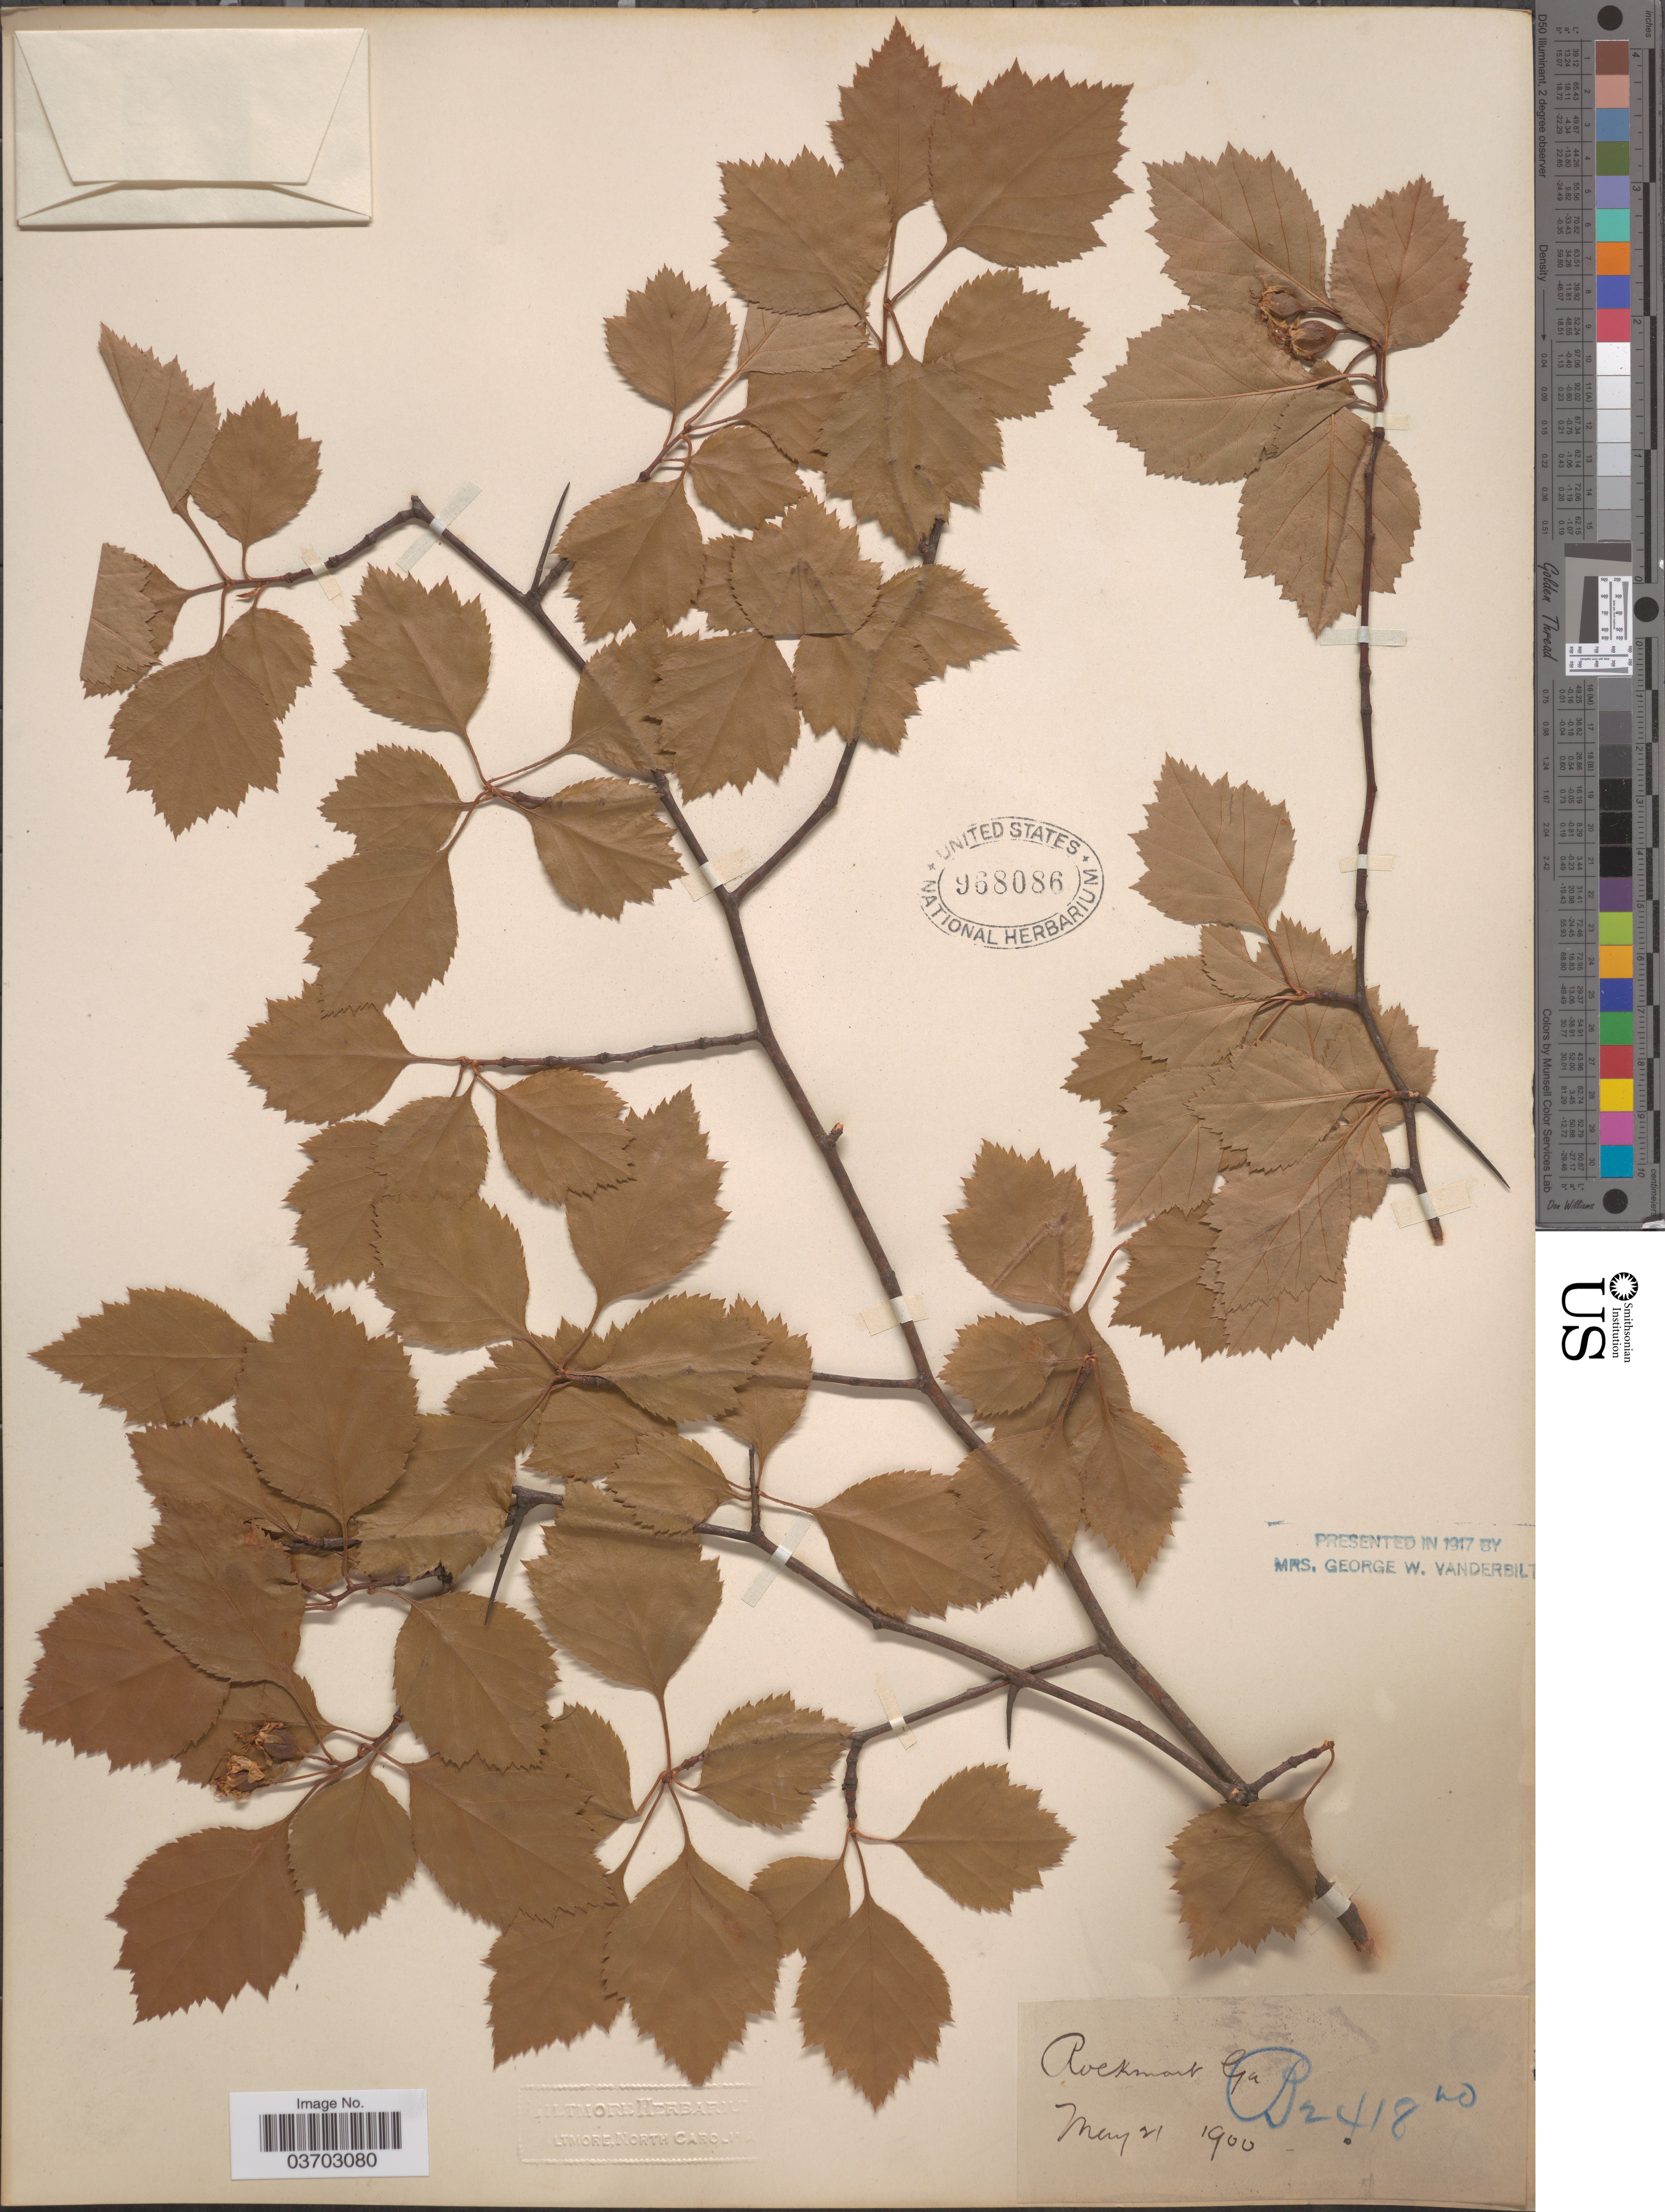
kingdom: Plantae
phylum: Tracheophyta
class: Magnoliopsida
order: Rosales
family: Rosaceae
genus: Crataegus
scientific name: Crataegus sp.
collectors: ex herb. Biltmore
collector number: B2418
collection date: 1900-05-21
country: United States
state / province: Georgia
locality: Rockmart.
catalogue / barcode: US 968086